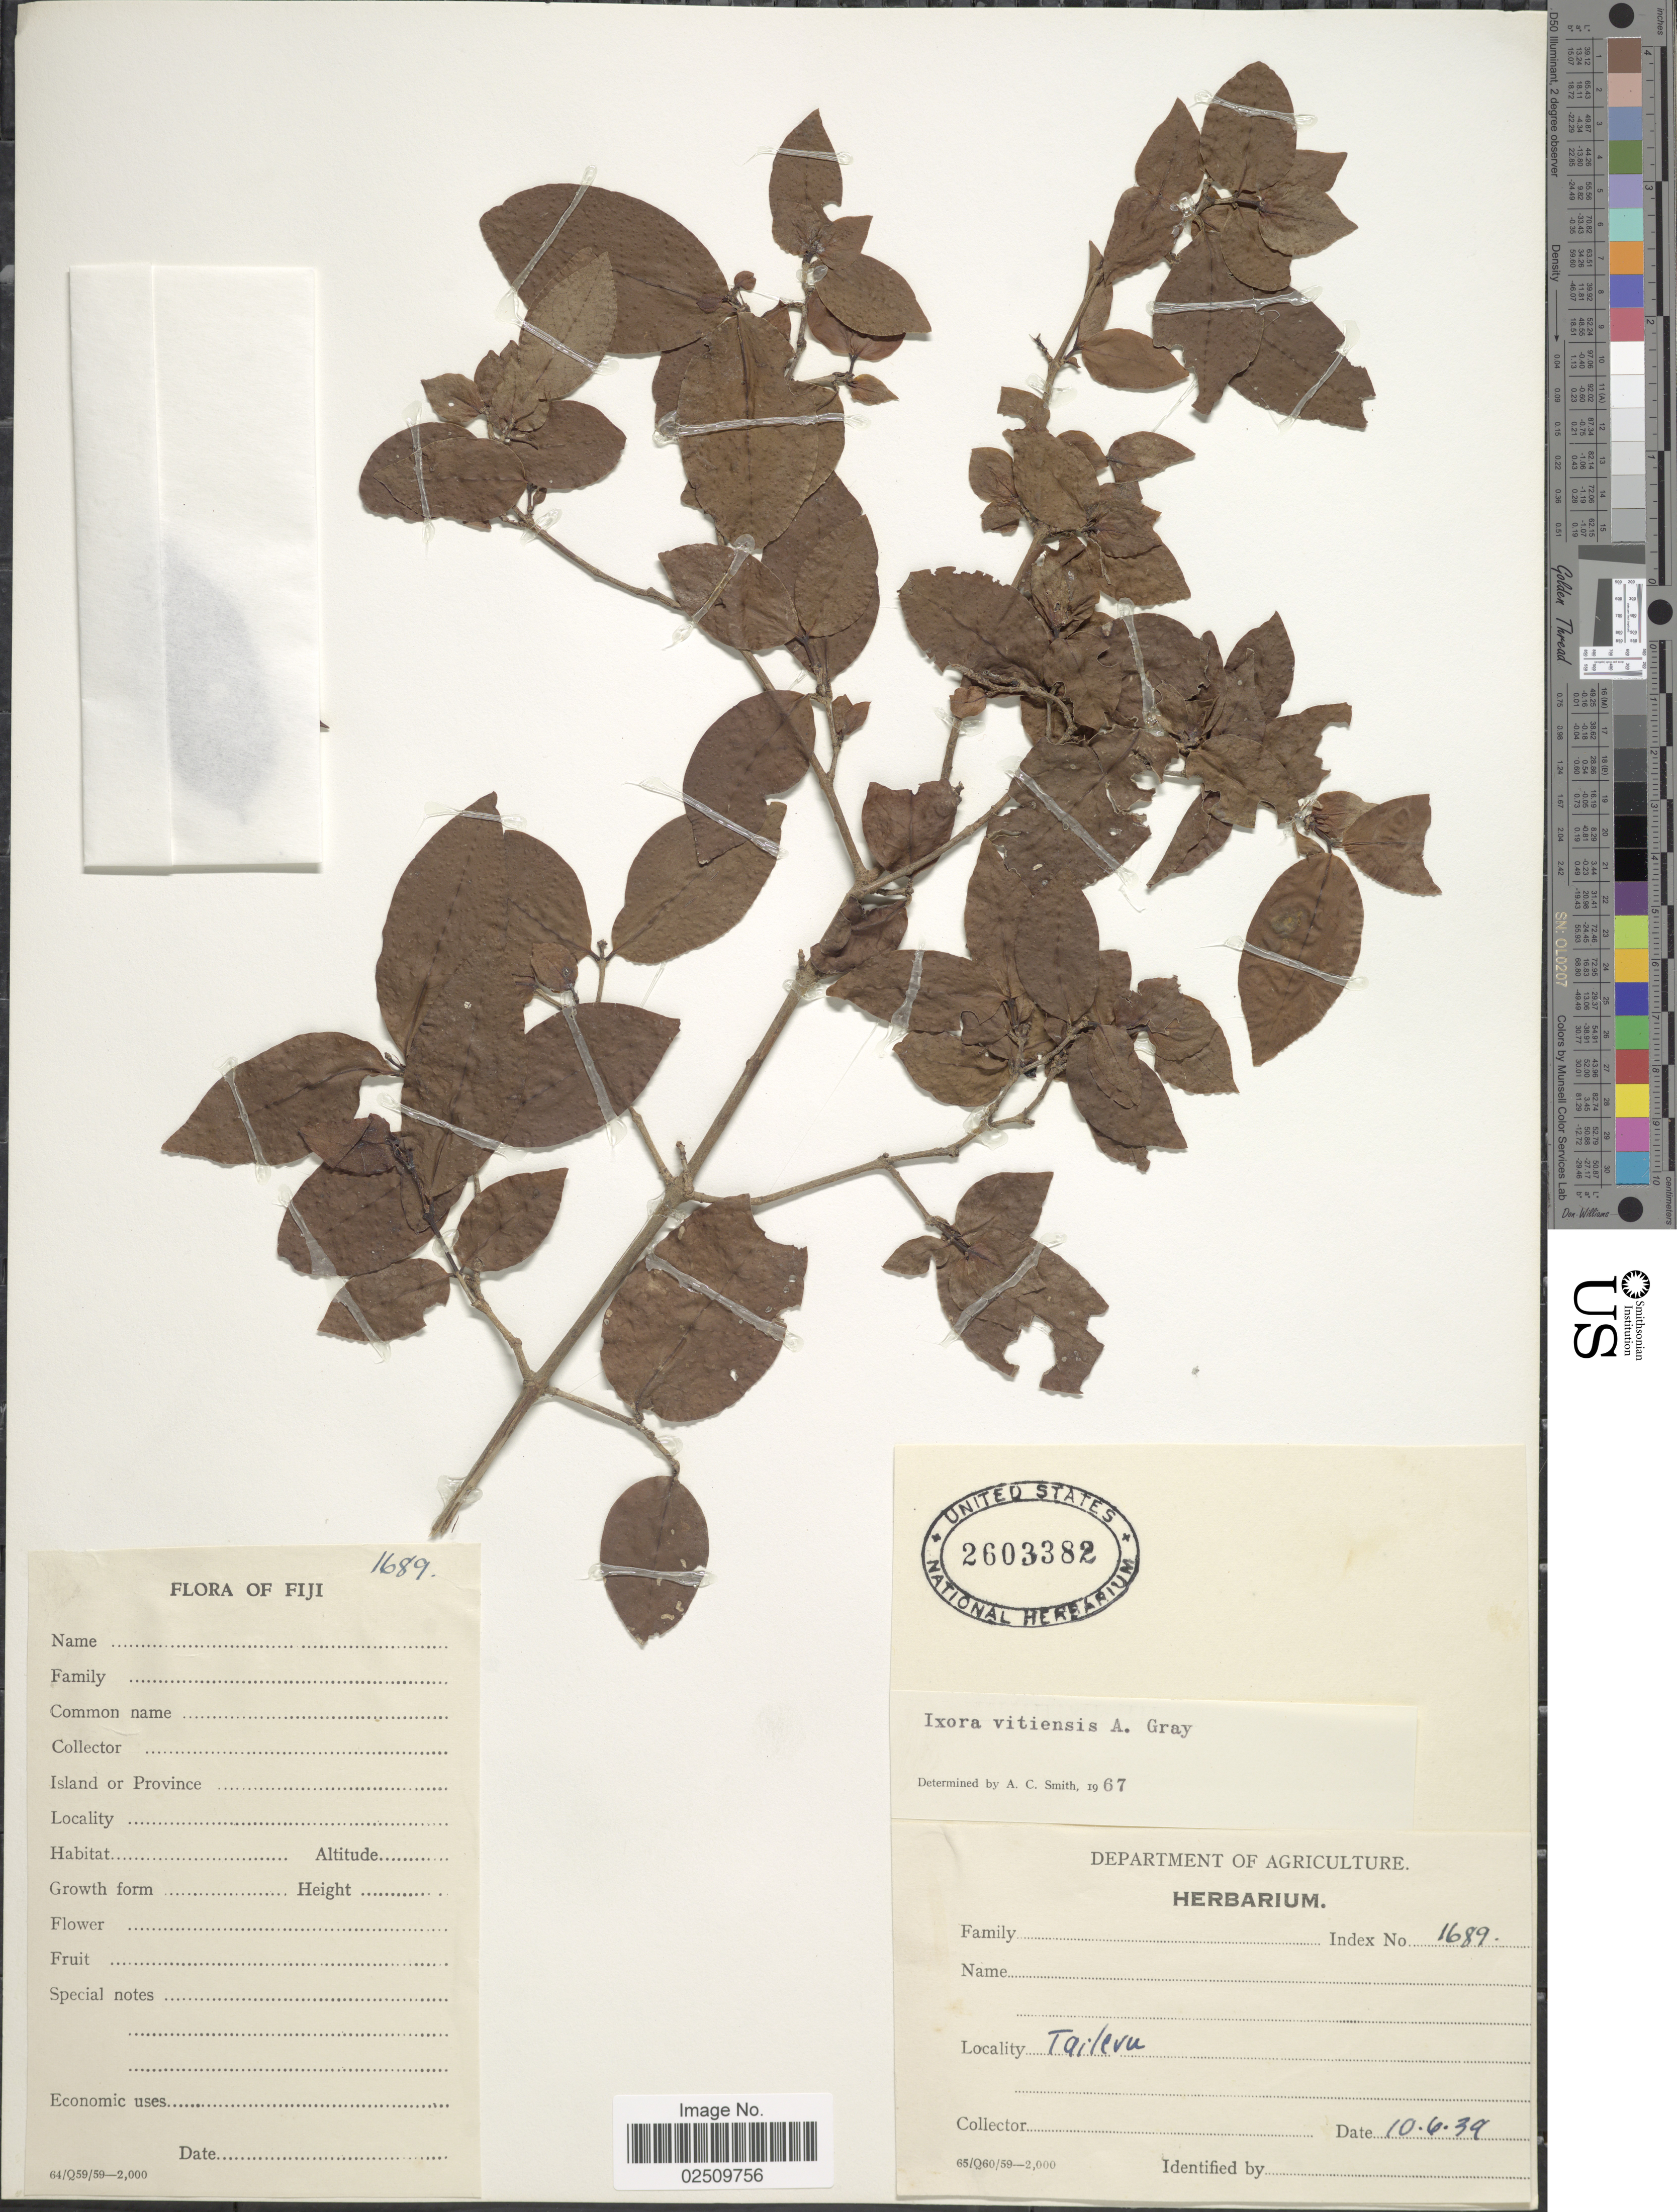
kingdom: Plantae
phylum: Tracheophyta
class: Magnoliopsida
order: Gentianales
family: Rubiaceae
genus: Ixora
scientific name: Ixora vitiensis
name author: A. Gray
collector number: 1689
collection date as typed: Transcribed d/m/y: 10/6/39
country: Fiji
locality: Tailevu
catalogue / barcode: US 2603382